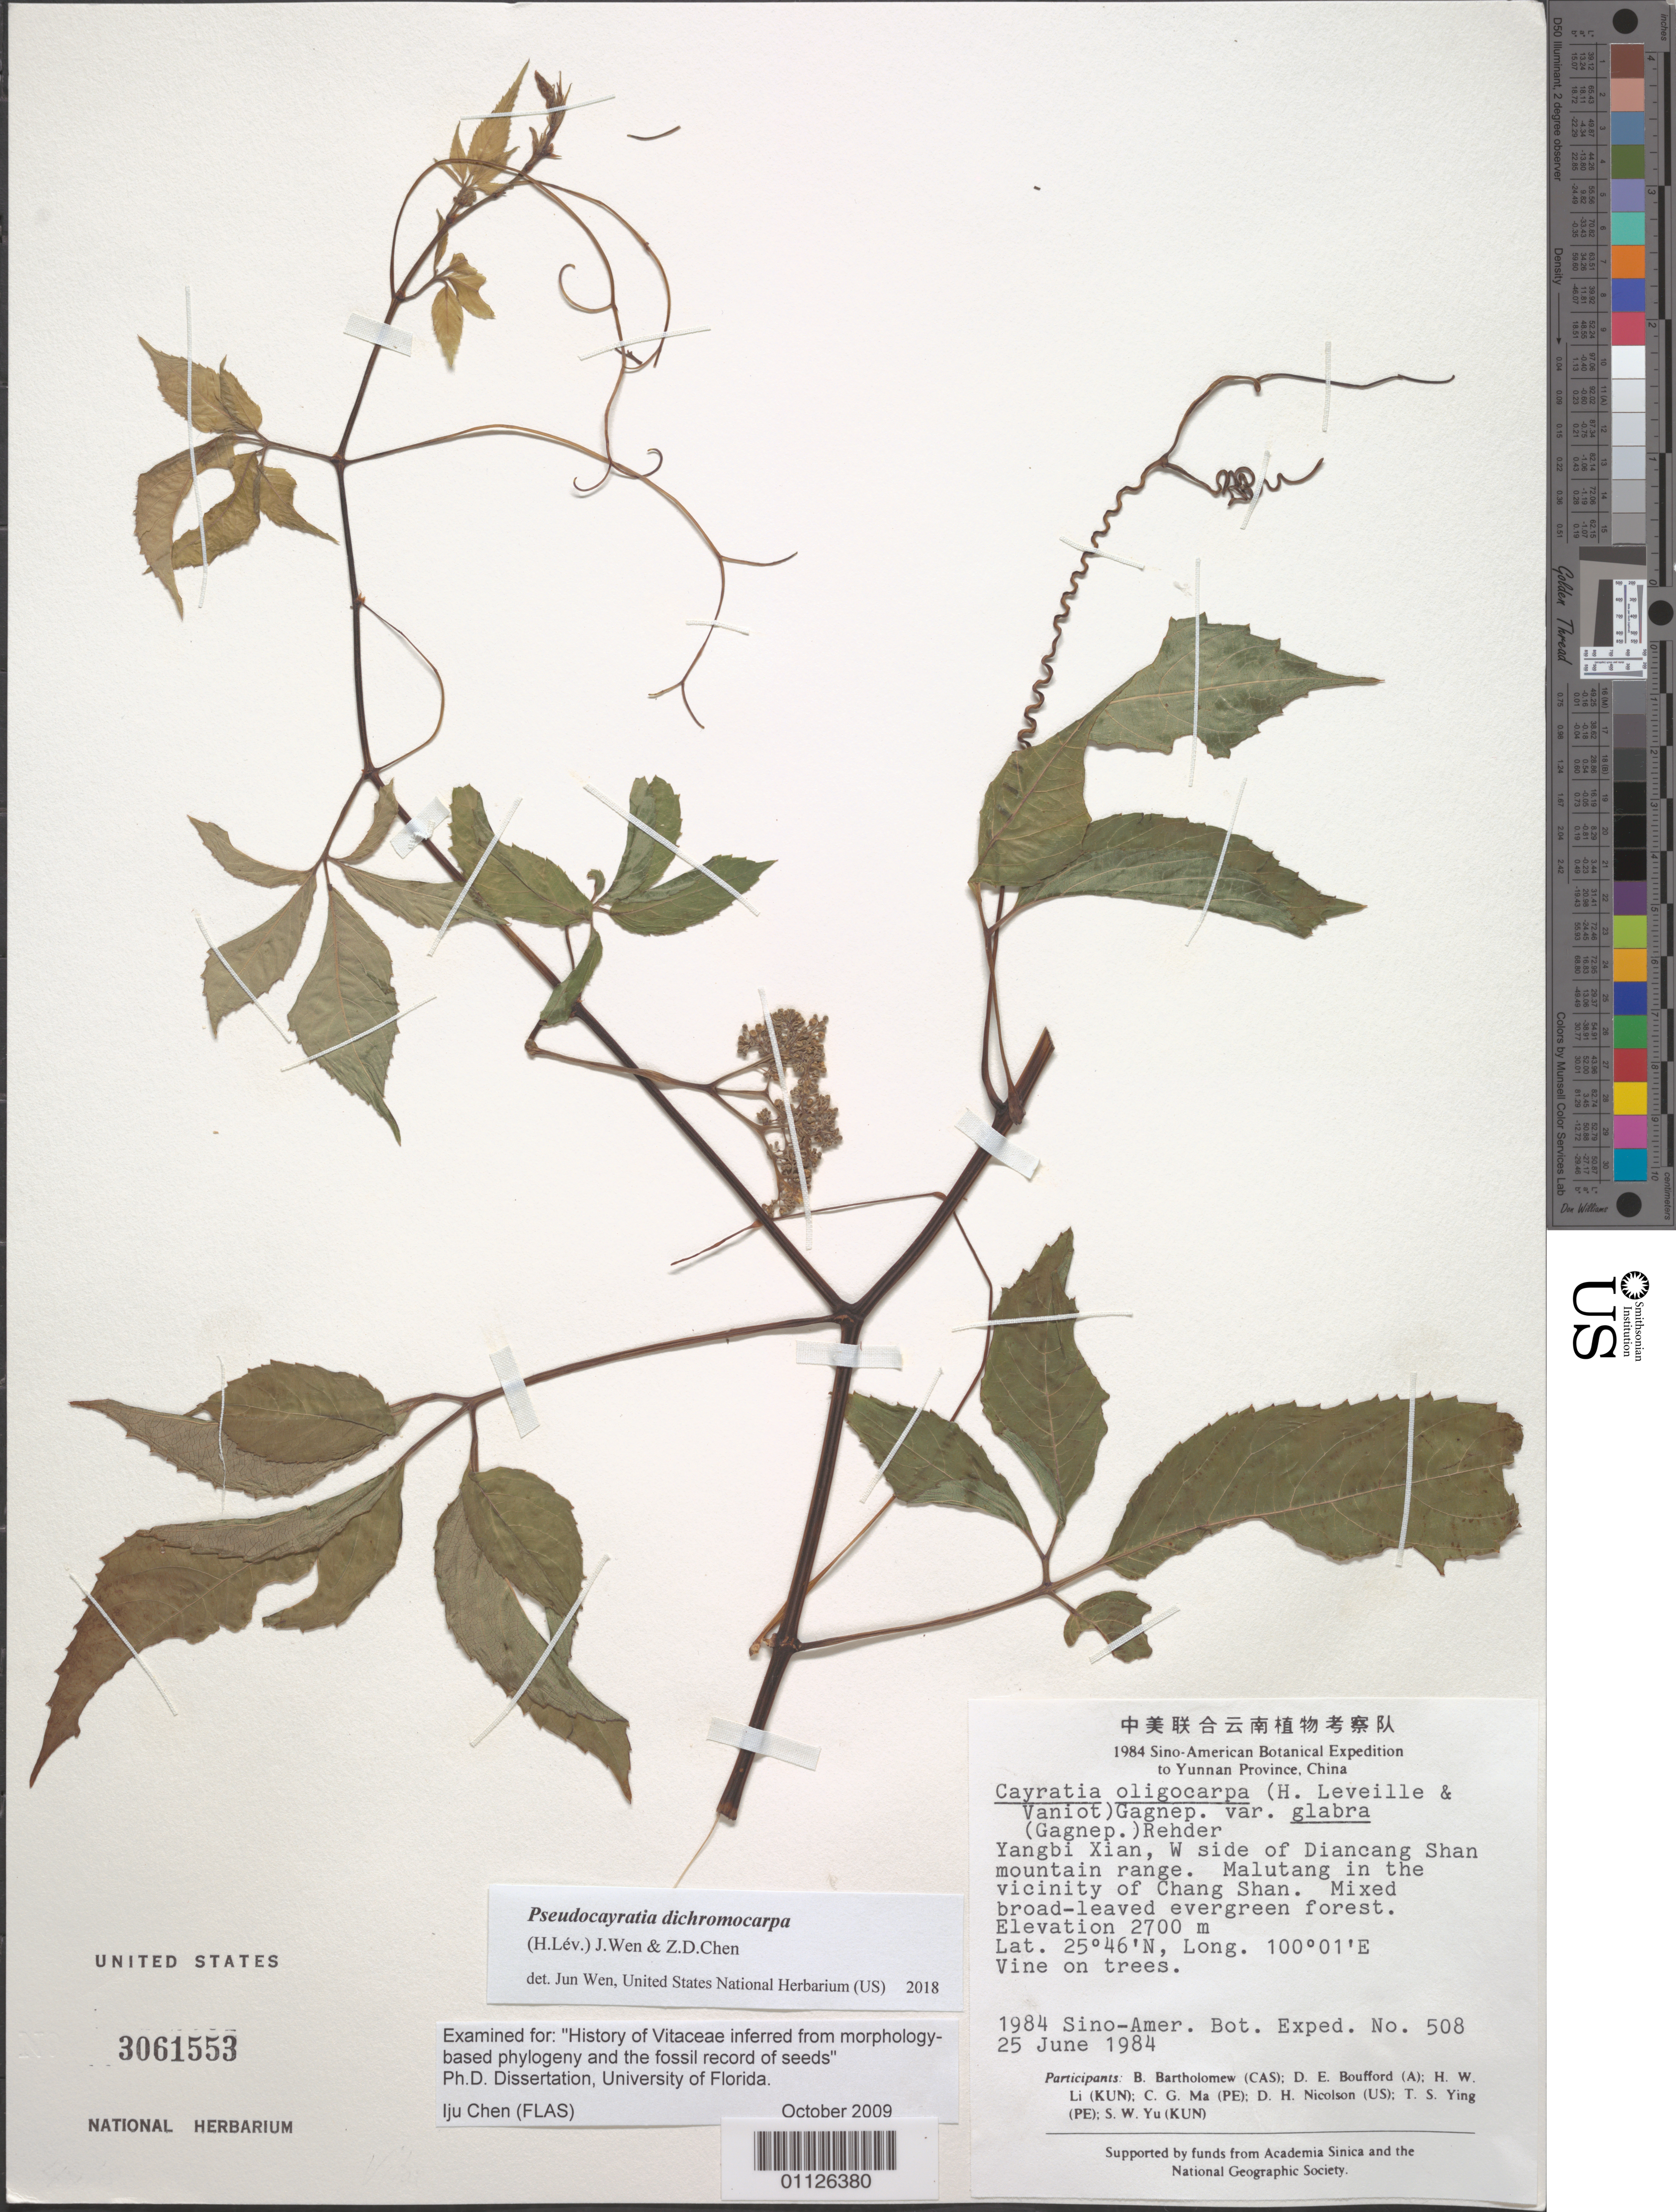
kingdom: Plantae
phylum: Tracheophyta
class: Magnoliopsida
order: Vitales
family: Vitaceae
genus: Cayratia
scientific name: Cayratia oligocarpa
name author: (H. Lév. & Vaniot) Gagnep.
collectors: B. M. Bartholomew, D. E. Boufford, H. W. Li, C. Ma, D. H. Nicolson, T. Ying & S. Yu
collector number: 508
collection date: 1984-06-25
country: China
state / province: Yunnan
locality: Yangbi Xian, W side of Diancang Shan Mt Range. Malutang in the vicinity of Chang Shan.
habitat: Mixed broad-leaved evergreen forest. Vine on trees.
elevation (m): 2700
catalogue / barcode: US 3061553